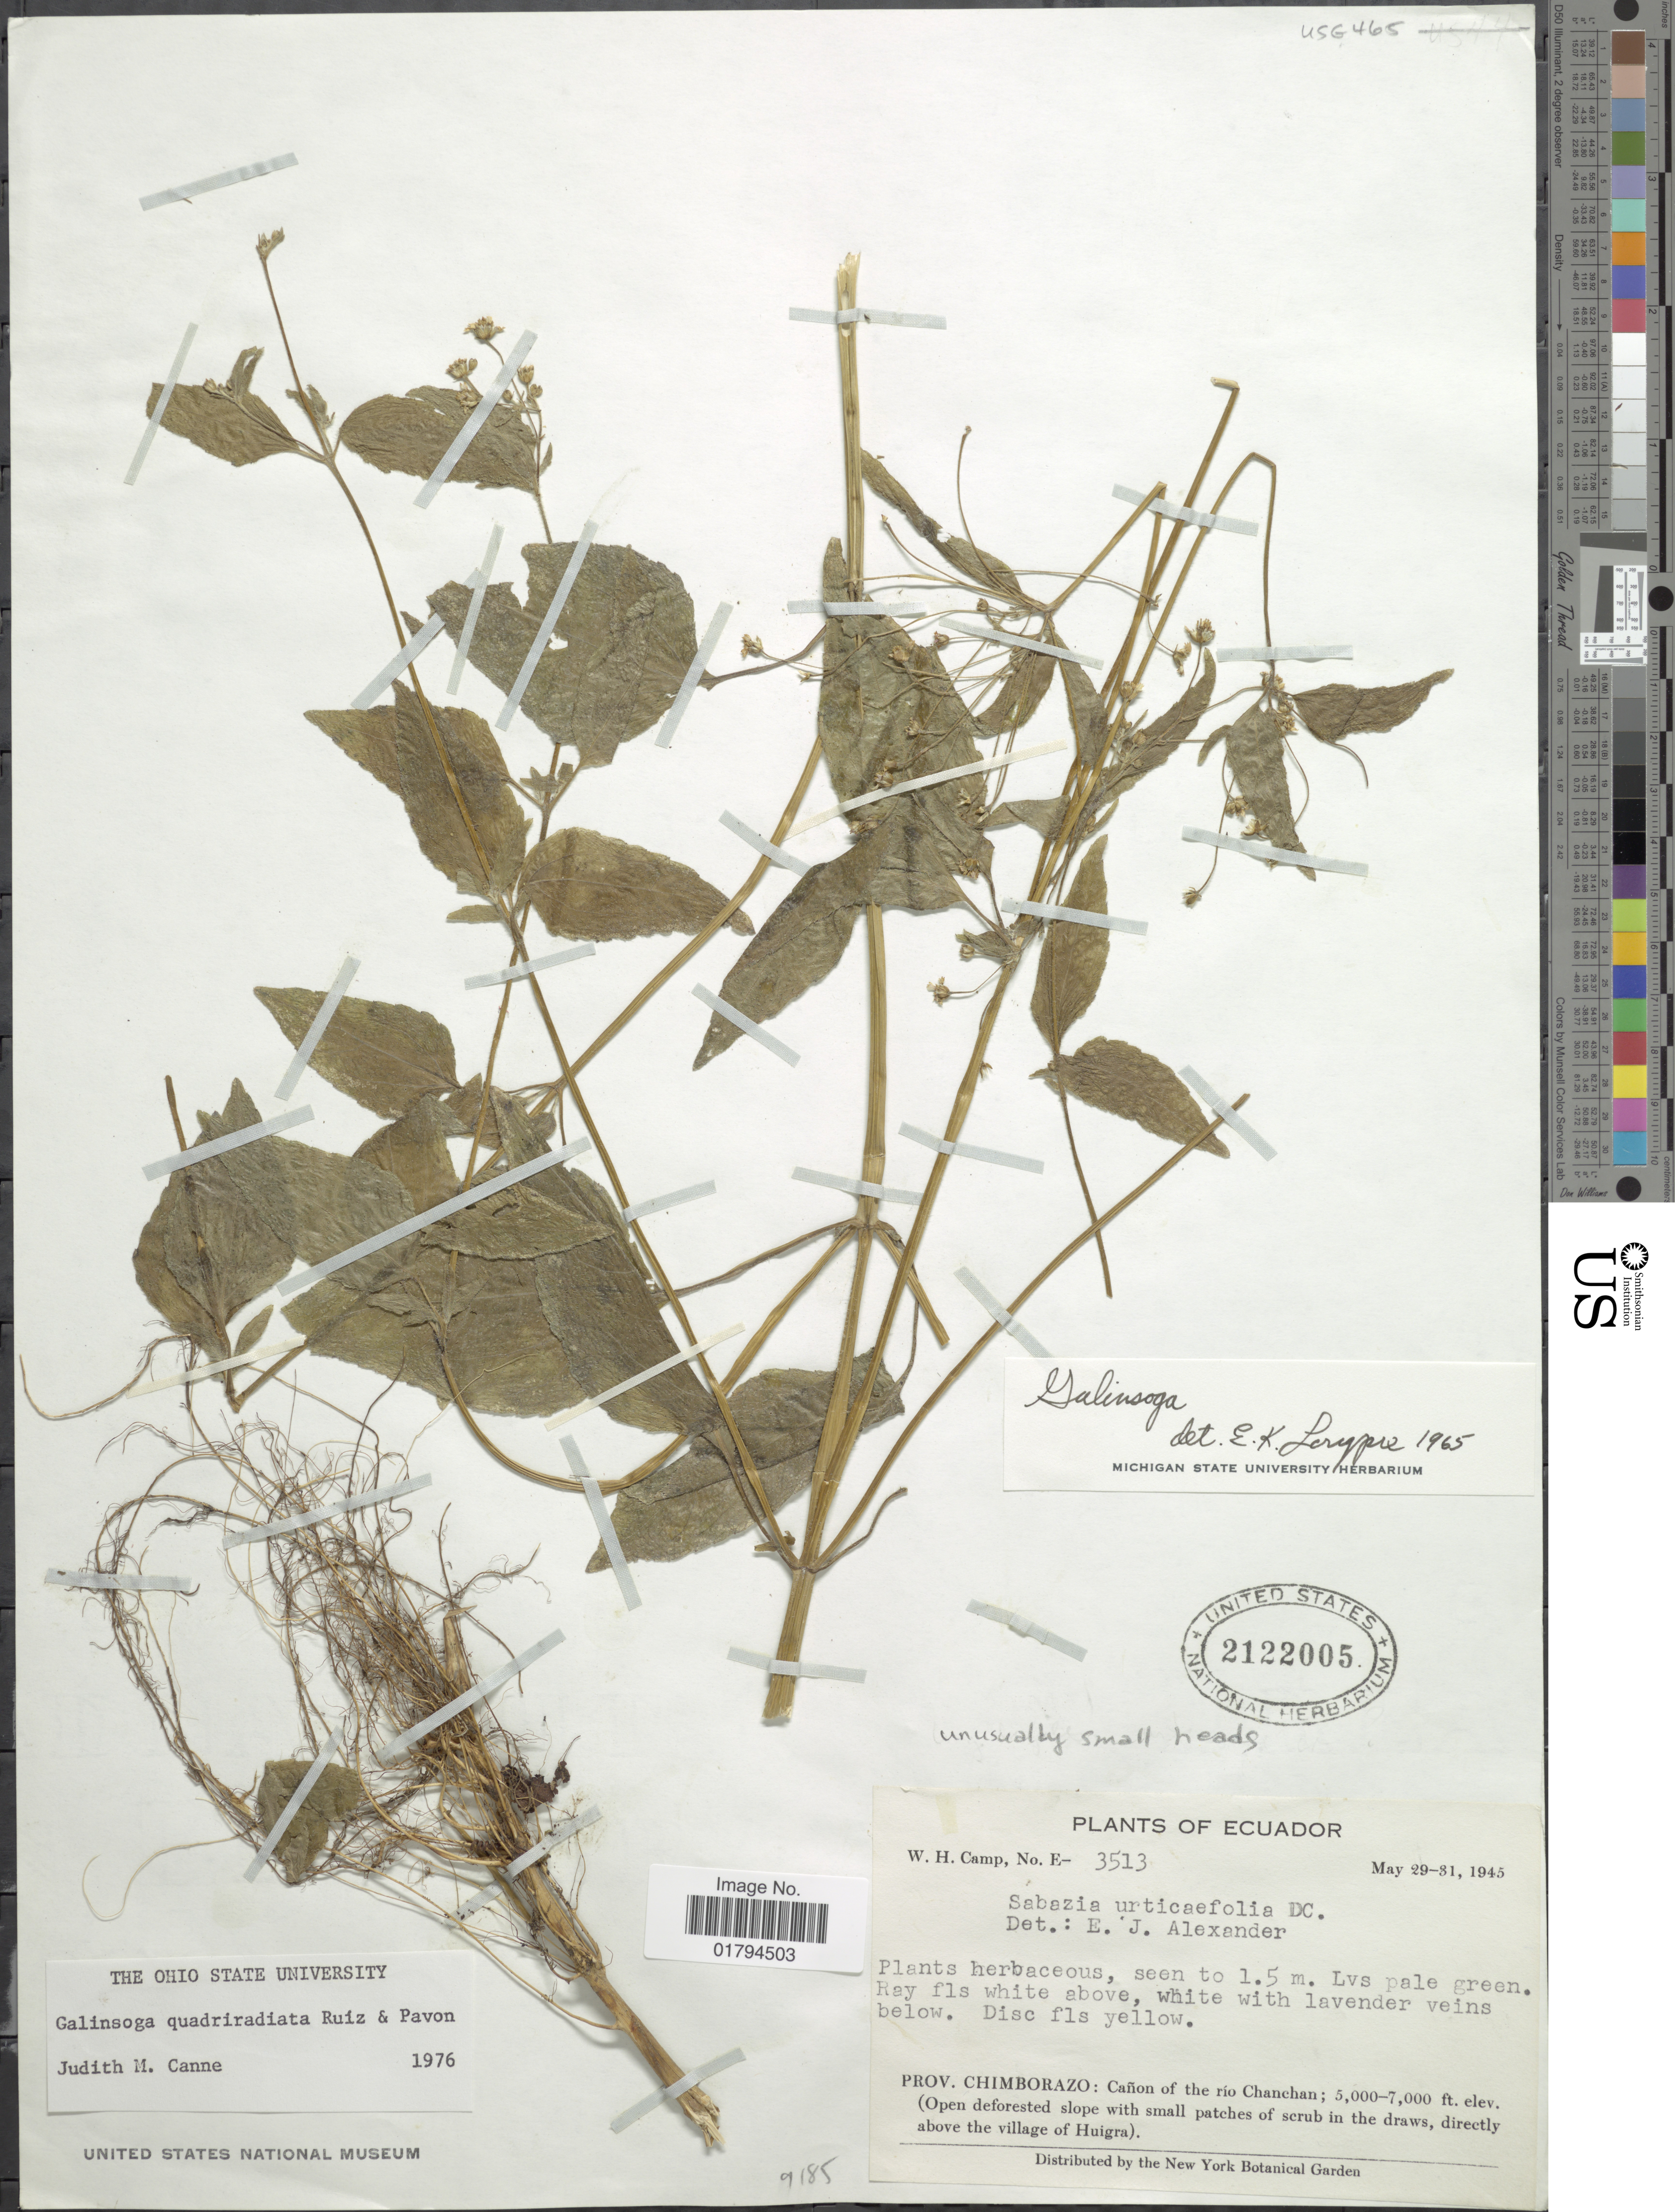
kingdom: Plantae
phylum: Tracheophyta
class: Magnoliopsida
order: Asterales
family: Asteraceae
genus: Galinsoga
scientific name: Galinsoga quadriradiata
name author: Ruiz & Pav.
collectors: W. H. Camp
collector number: E-3513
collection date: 1945-05-29/1945-05-31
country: Ecuador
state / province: Chimborazo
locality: Canon of the rio Chanchan(directly above the village of Huigra)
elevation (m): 1524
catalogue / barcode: US 2122005